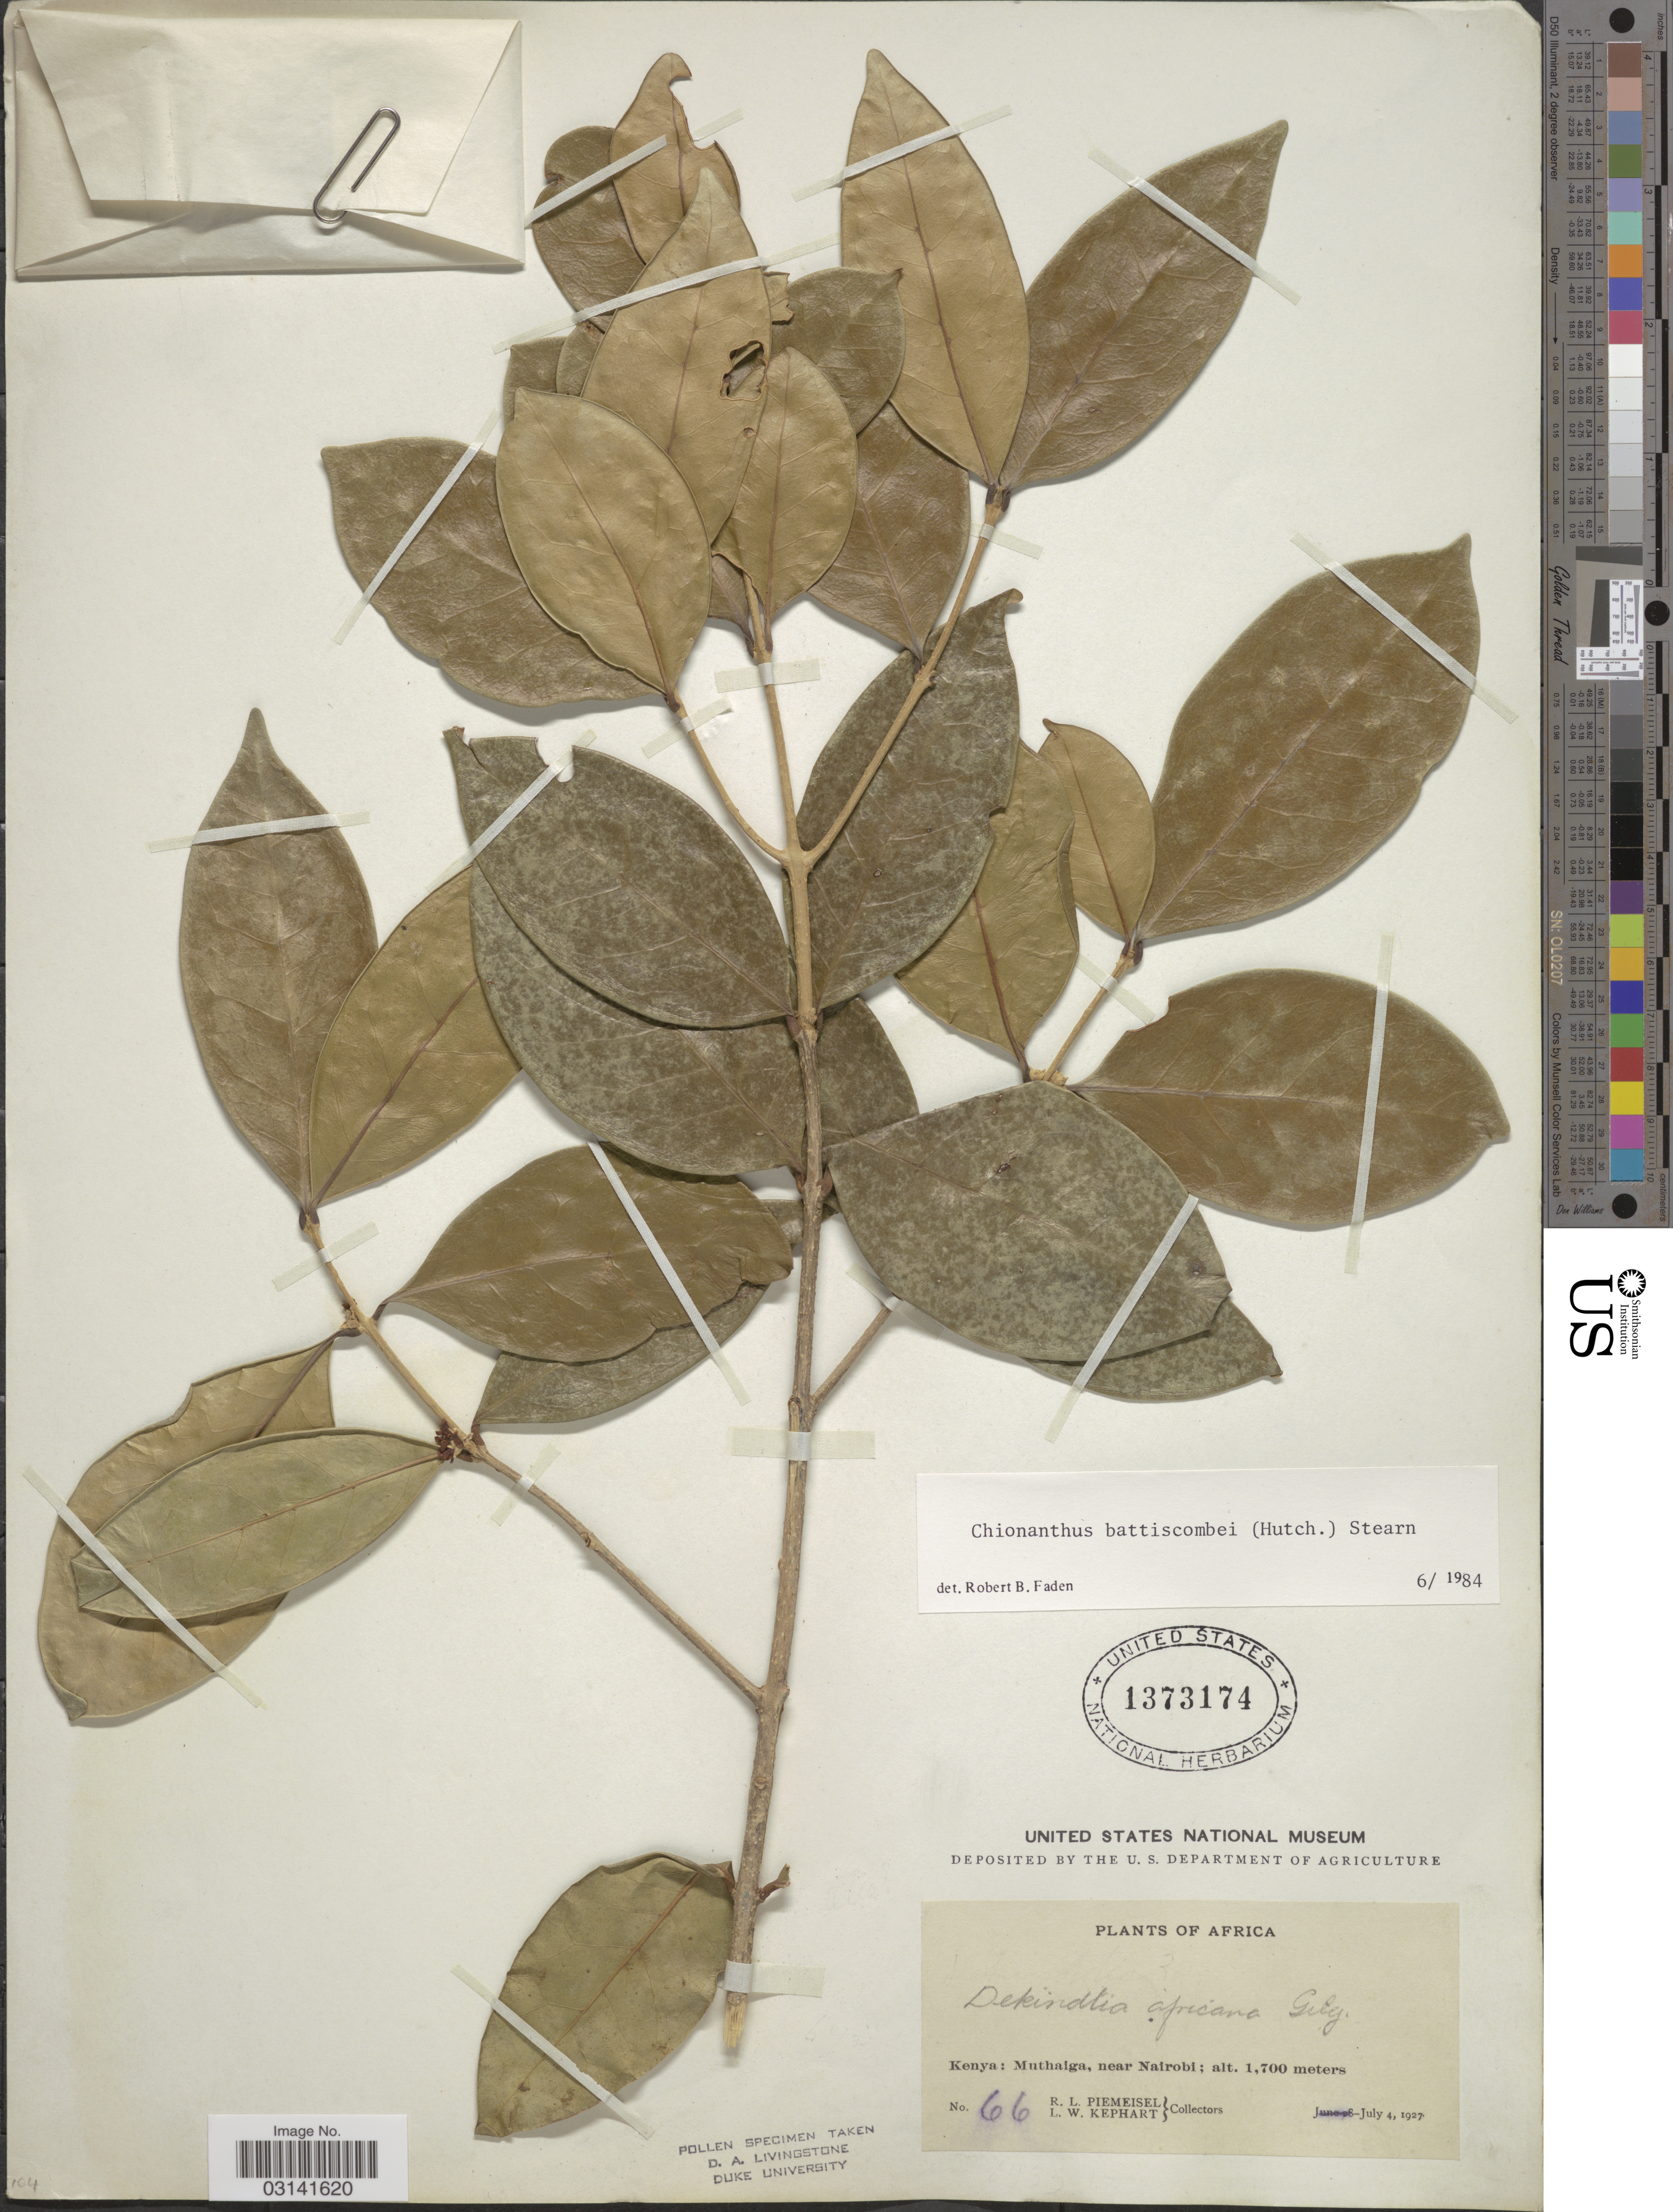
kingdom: Plantae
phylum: Tracheophyta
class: Magnoliopsida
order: Lamiales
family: Oleaceae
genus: Chionanthus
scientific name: Chionanthus battiscombei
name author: (Hutch.) Stearn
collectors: R. L. Piemeisel & L. W. Kephart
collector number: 66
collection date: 1927-07-04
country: Kenya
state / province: Nairobi Area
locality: Muthaiga, near Nairobi.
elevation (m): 1700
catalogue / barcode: US 1373174